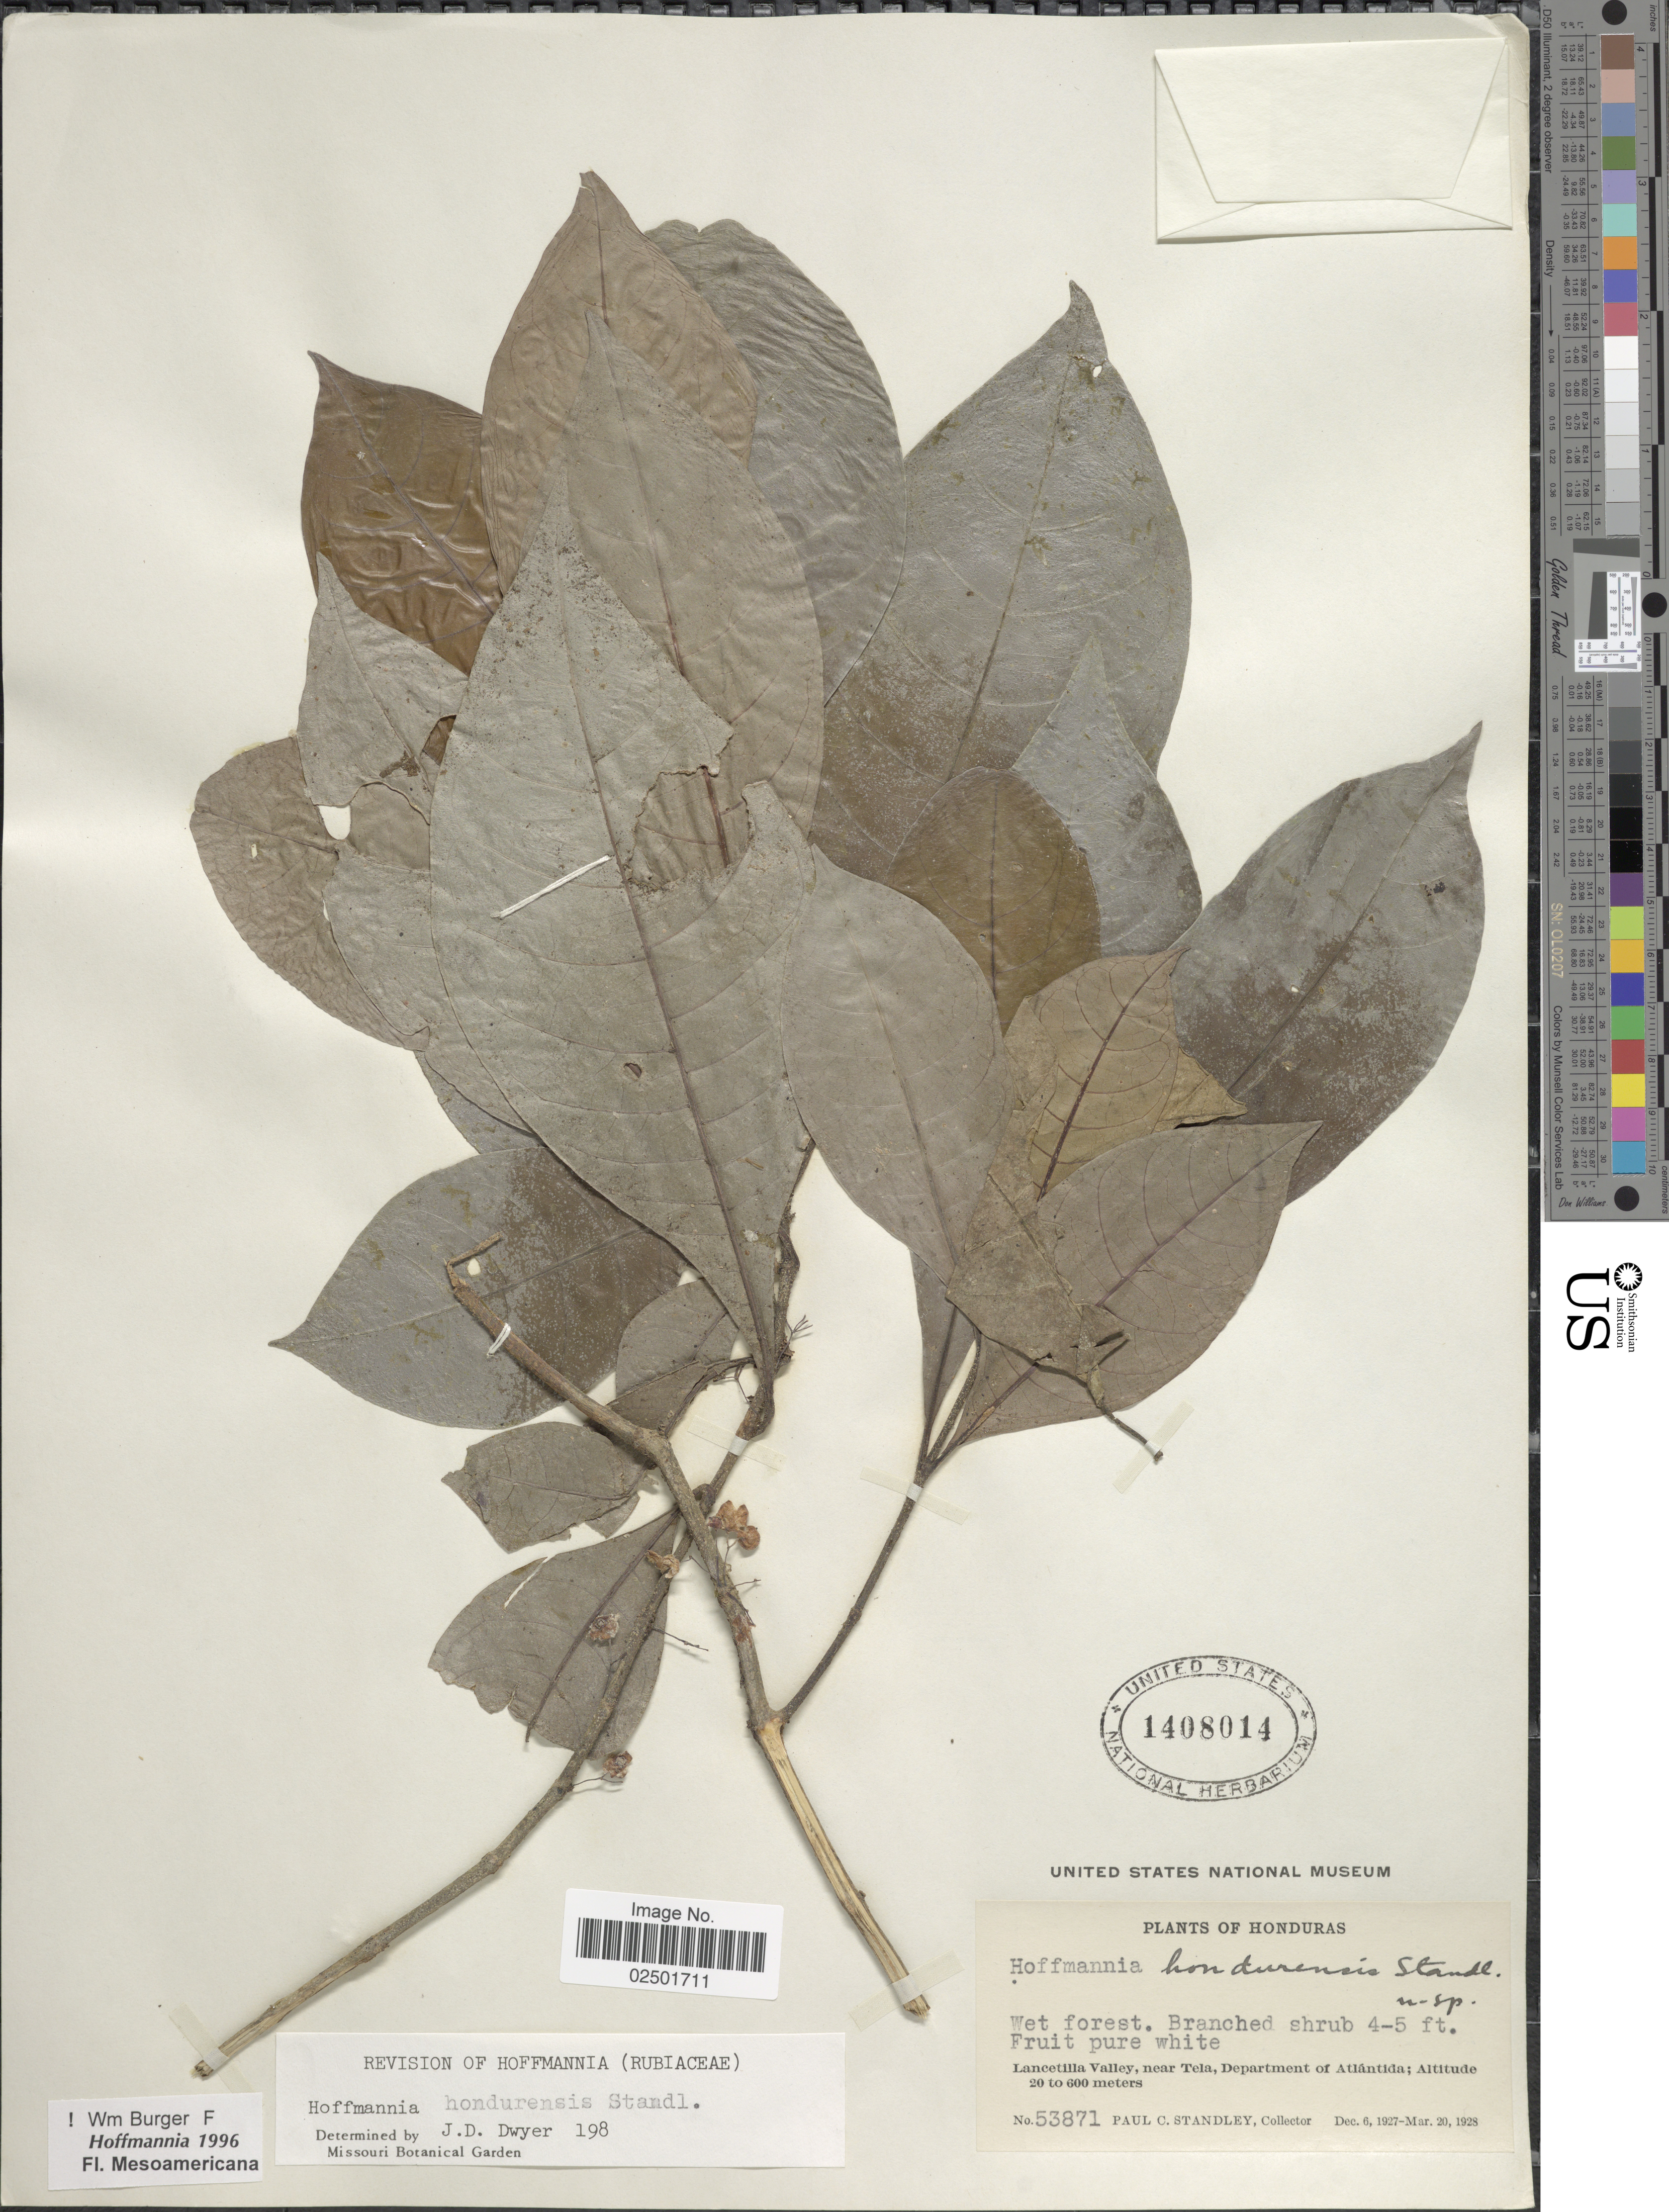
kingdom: Plantae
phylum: Tracheophyta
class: Magnoliopsida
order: Gentianales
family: Rubiaceae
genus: Hoffmannia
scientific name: Hoffmannia hondurensis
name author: Standl.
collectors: P. C. Standley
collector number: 53871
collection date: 1927-12-06/1928-03-20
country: Honduras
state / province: Atlántida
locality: Lancetilla Valley, near Tela,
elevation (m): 20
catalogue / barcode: US 1408014